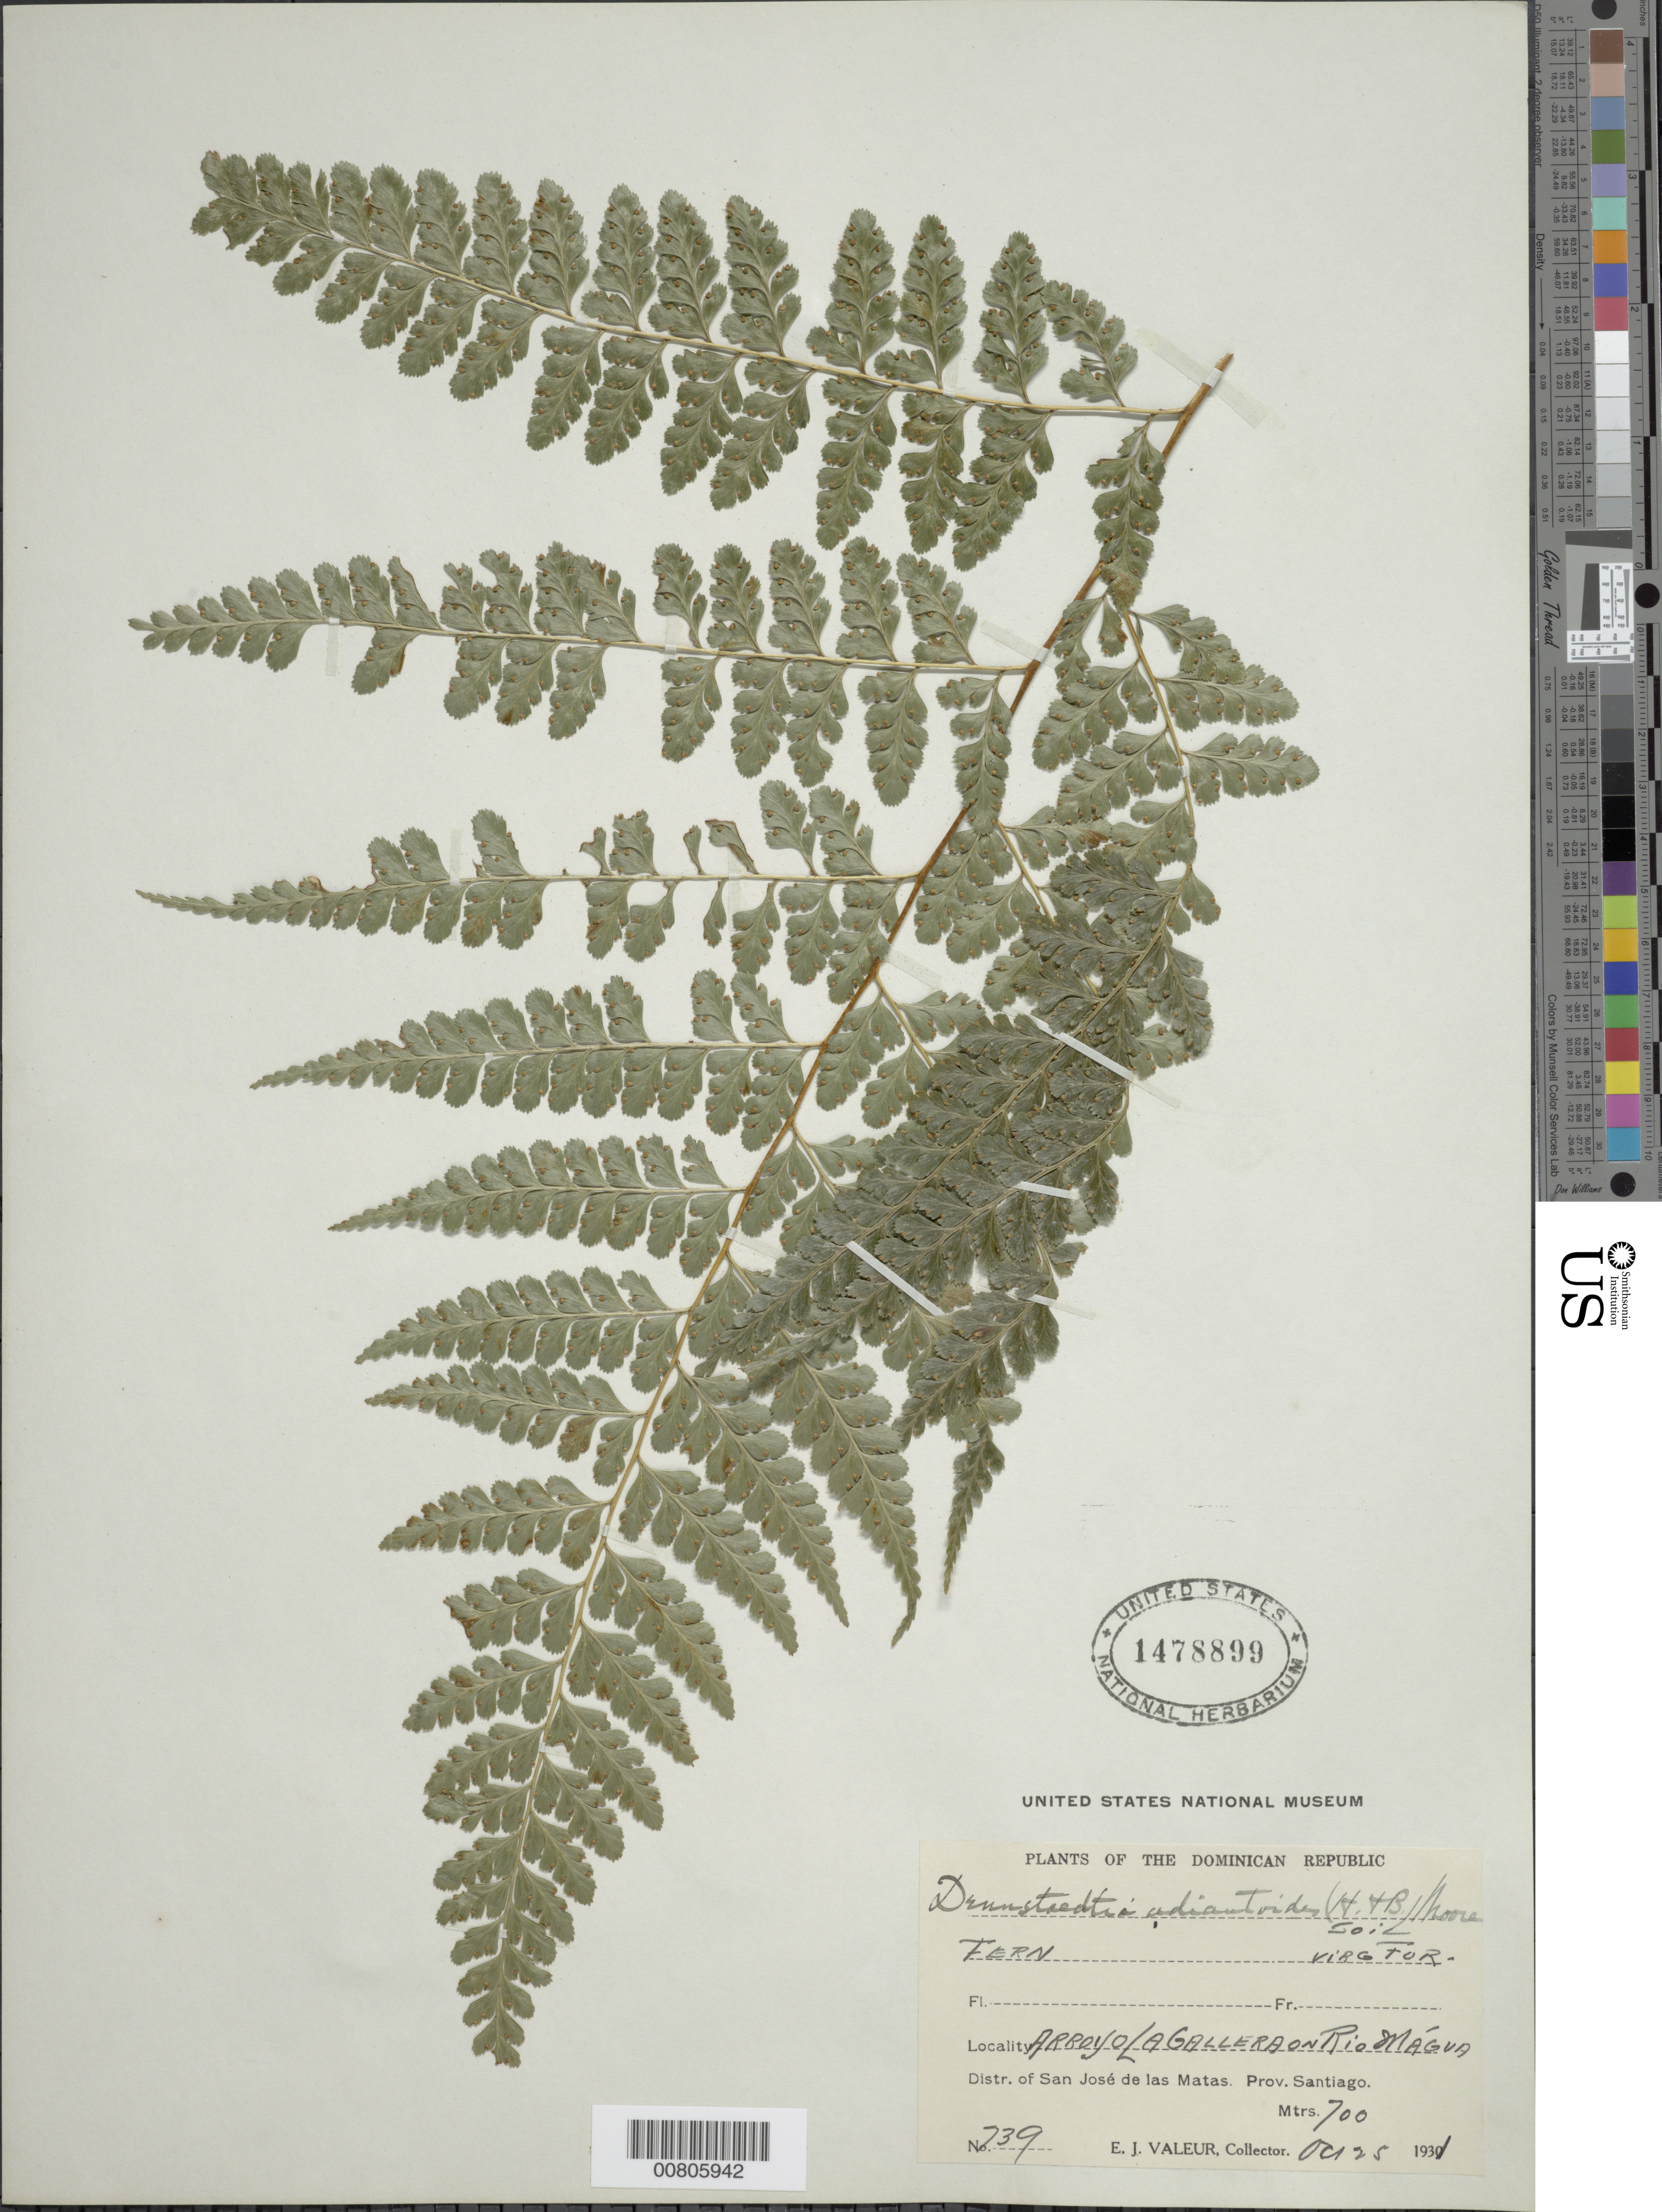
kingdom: Plantae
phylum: Tracheophyta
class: Polypodiopsida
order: Polypodiales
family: Dennstaedtiaceae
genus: Dennstaedtia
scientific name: Dennstaedtia bipinnata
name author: (Cav.) Maxon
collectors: E. Valeur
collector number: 739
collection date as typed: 25 Oct 1921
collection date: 1921-10-25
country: Dominican Republic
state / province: Santiago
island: Hispaniola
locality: Dist. San José de las Matas, Arroyo La Gallera, Río Mágua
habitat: Virgin forest, on soil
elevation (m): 700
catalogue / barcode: US 1478899